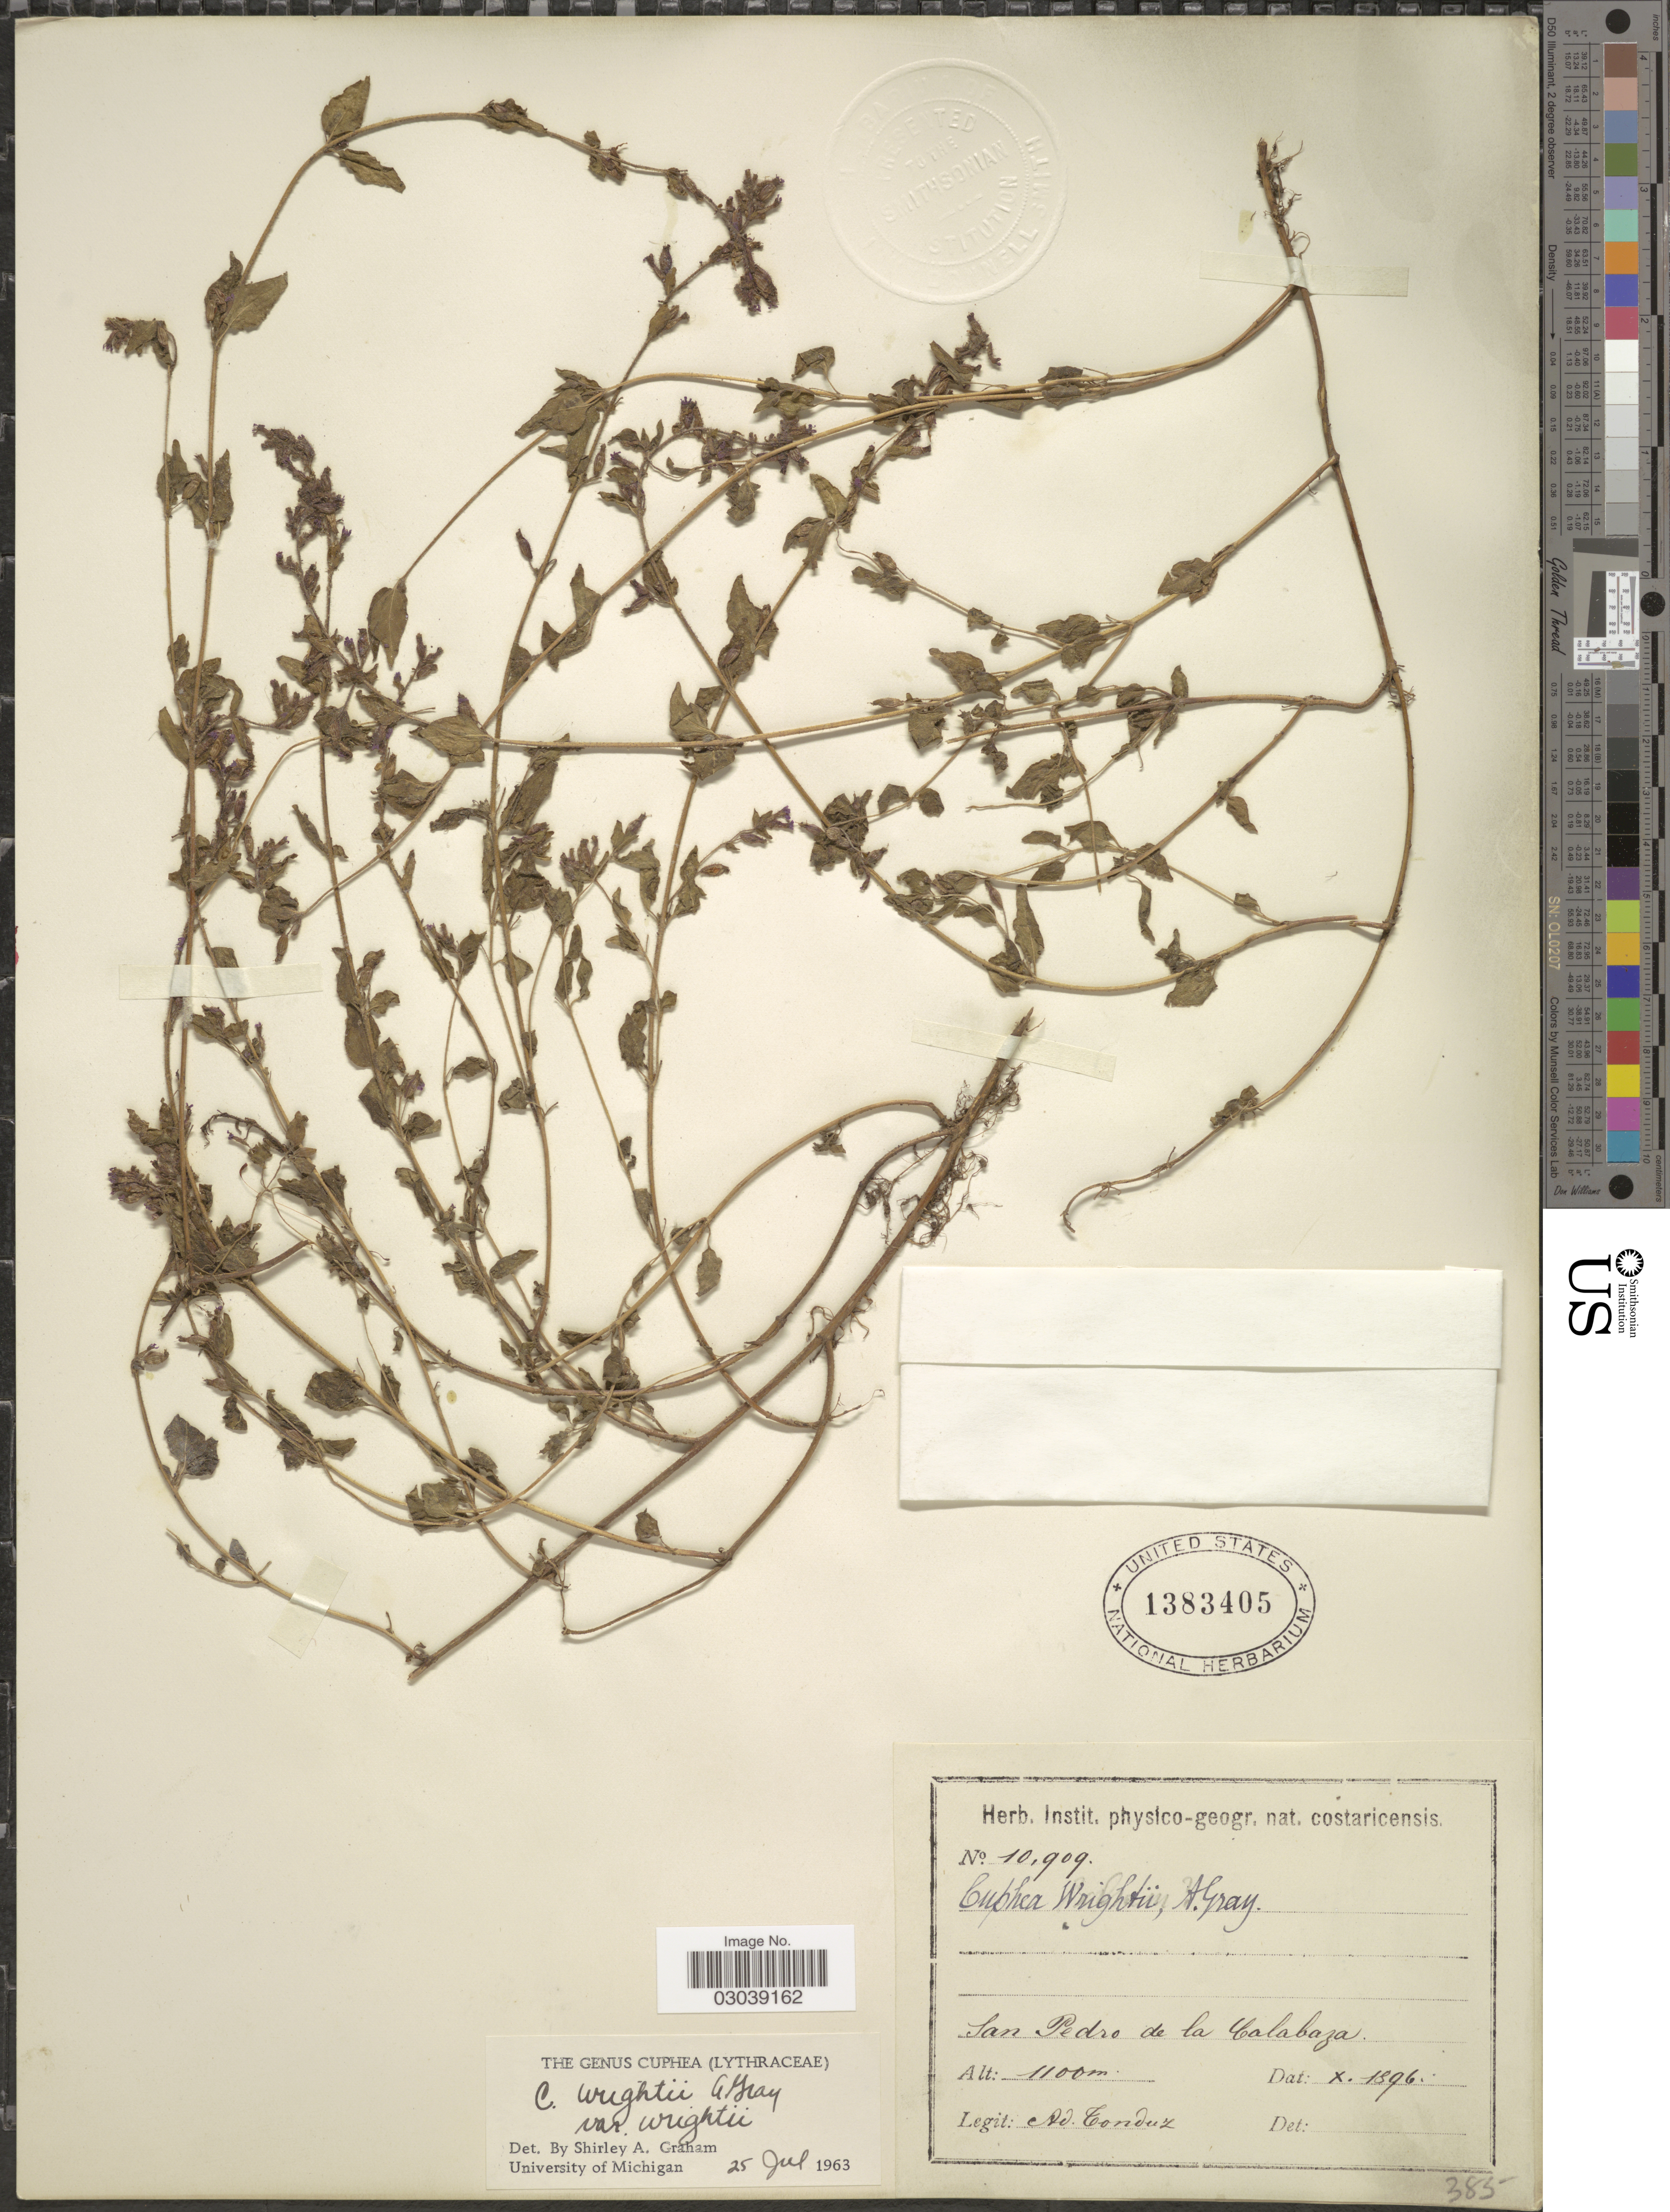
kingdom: Plantae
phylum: Tracheophyta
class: Magnoliopsida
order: Myrtales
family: Lythraceae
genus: Cuphea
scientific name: Cuphea wrightii var. wrightii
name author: A. Gray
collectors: A. Tonduz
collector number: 10909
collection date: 1896-10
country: Costa Rica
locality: San Pedro de la Calabaza.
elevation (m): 1100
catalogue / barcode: US 1383405